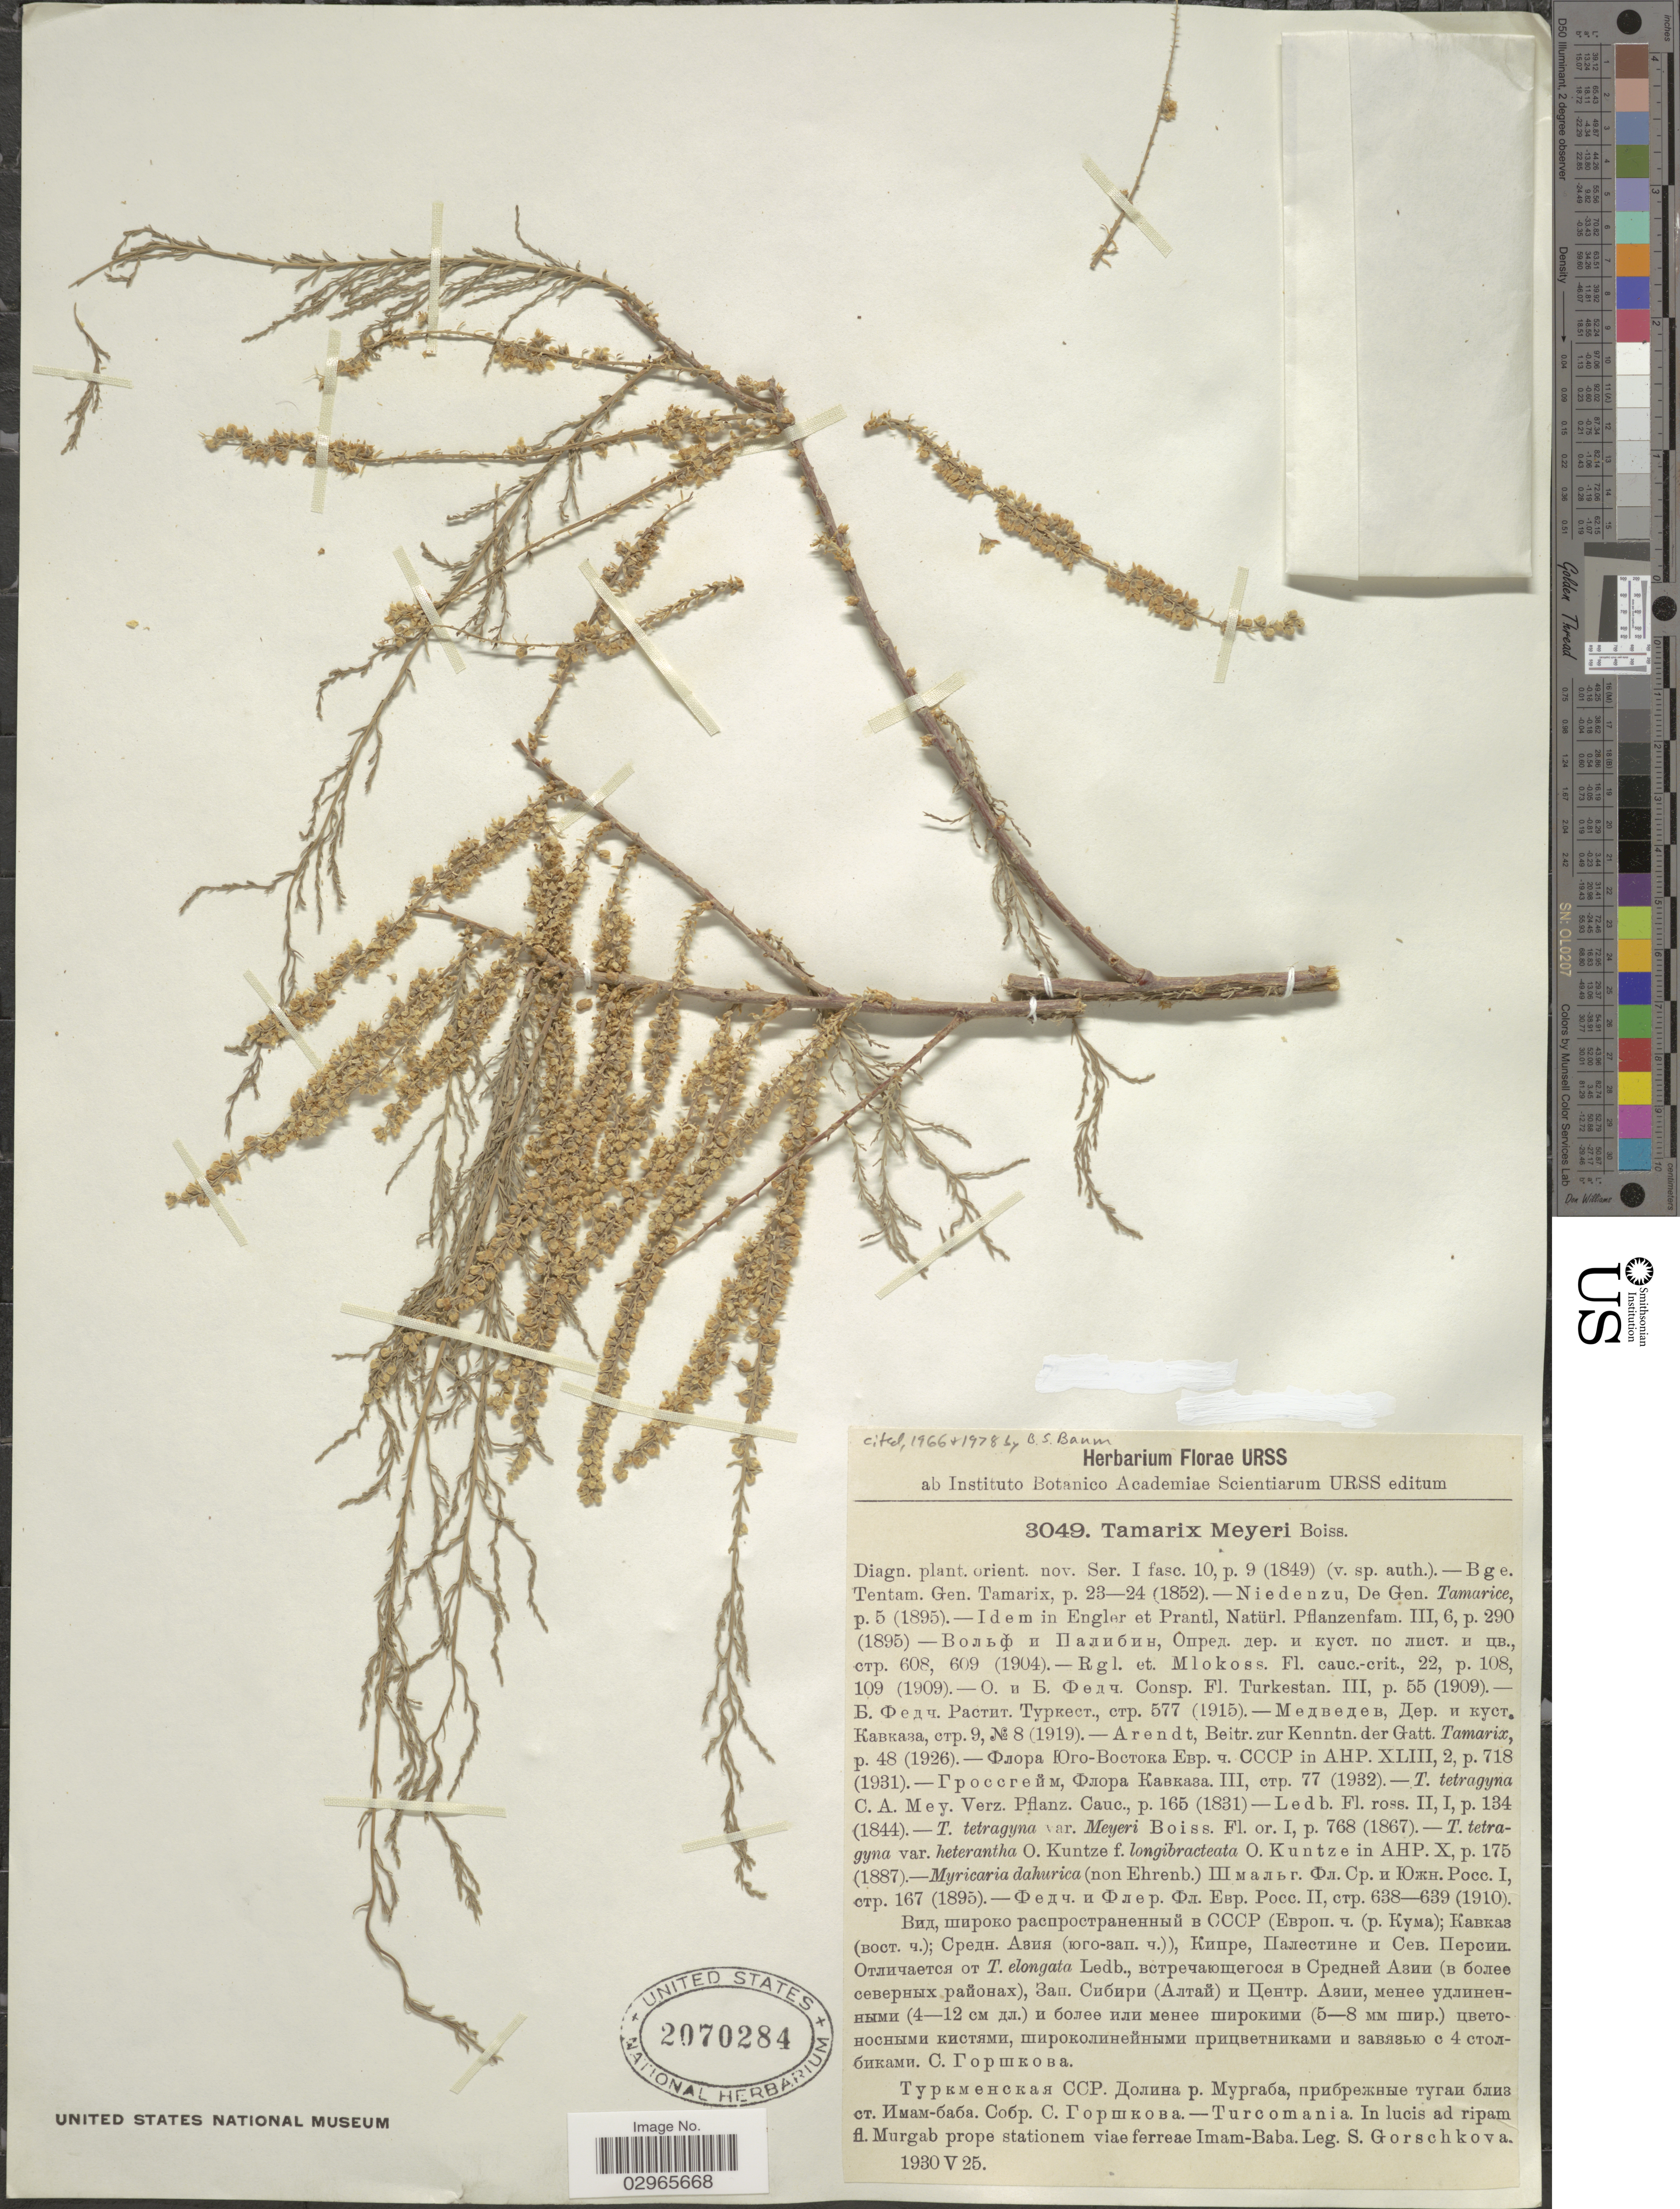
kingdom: Plantae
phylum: Tracheophyta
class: Magnoliopsida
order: Caryophyllales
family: Tamaricaceae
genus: Tamarix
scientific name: Tamarix meyeri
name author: Boiss.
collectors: S. G. Gorschkova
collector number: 3049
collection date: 1930-05-25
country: Turkmenistan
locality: Turcomania. In lucis as ripam fl. Murgab prope stationem viae ferreae Imam-Baba.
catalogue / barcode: US 2070284